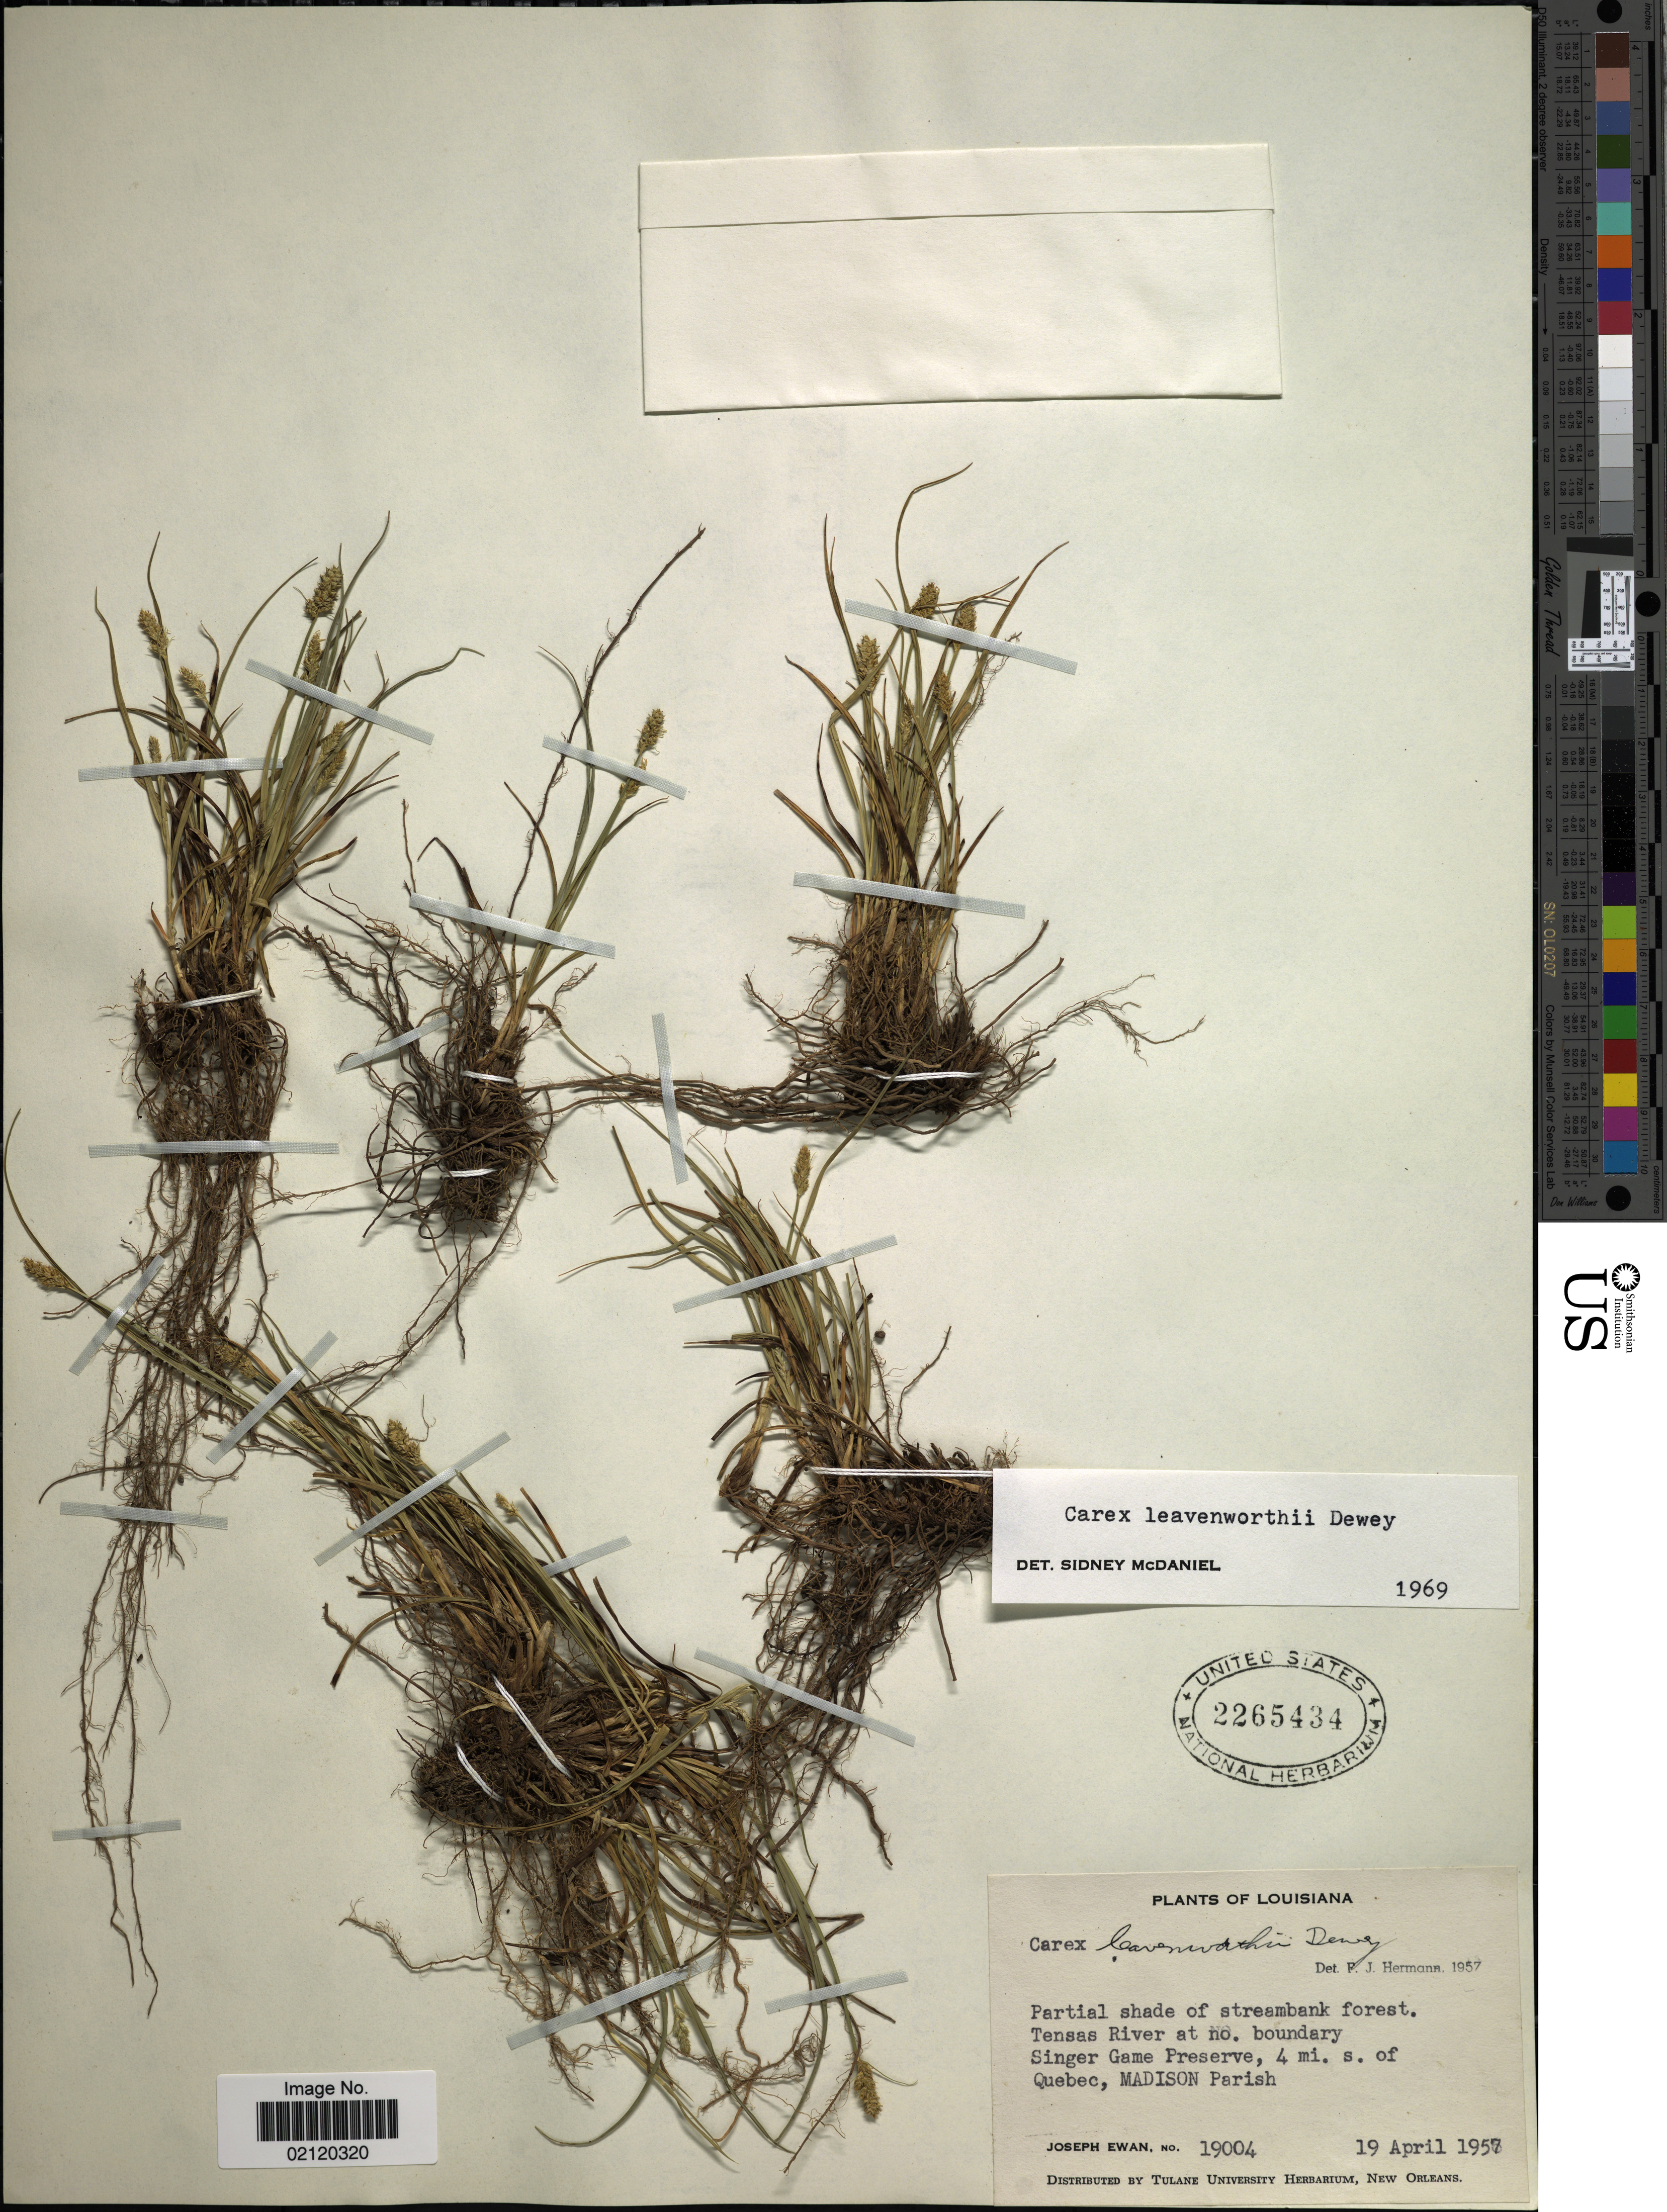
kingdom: Plantae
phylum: Tracheophyta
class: Liliopsida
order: Poales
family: Cyperaceae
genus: Carex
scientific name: Carex leavenworthii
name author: Dewey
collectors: J. A. Ewan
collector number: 19004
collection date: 1957-04-19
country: United States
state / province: Louisiana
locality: Tensas River at no. boundary Singer Game Preserve, 4 mi. s. of Quebec, Madison Parish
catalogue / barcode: US 2265434